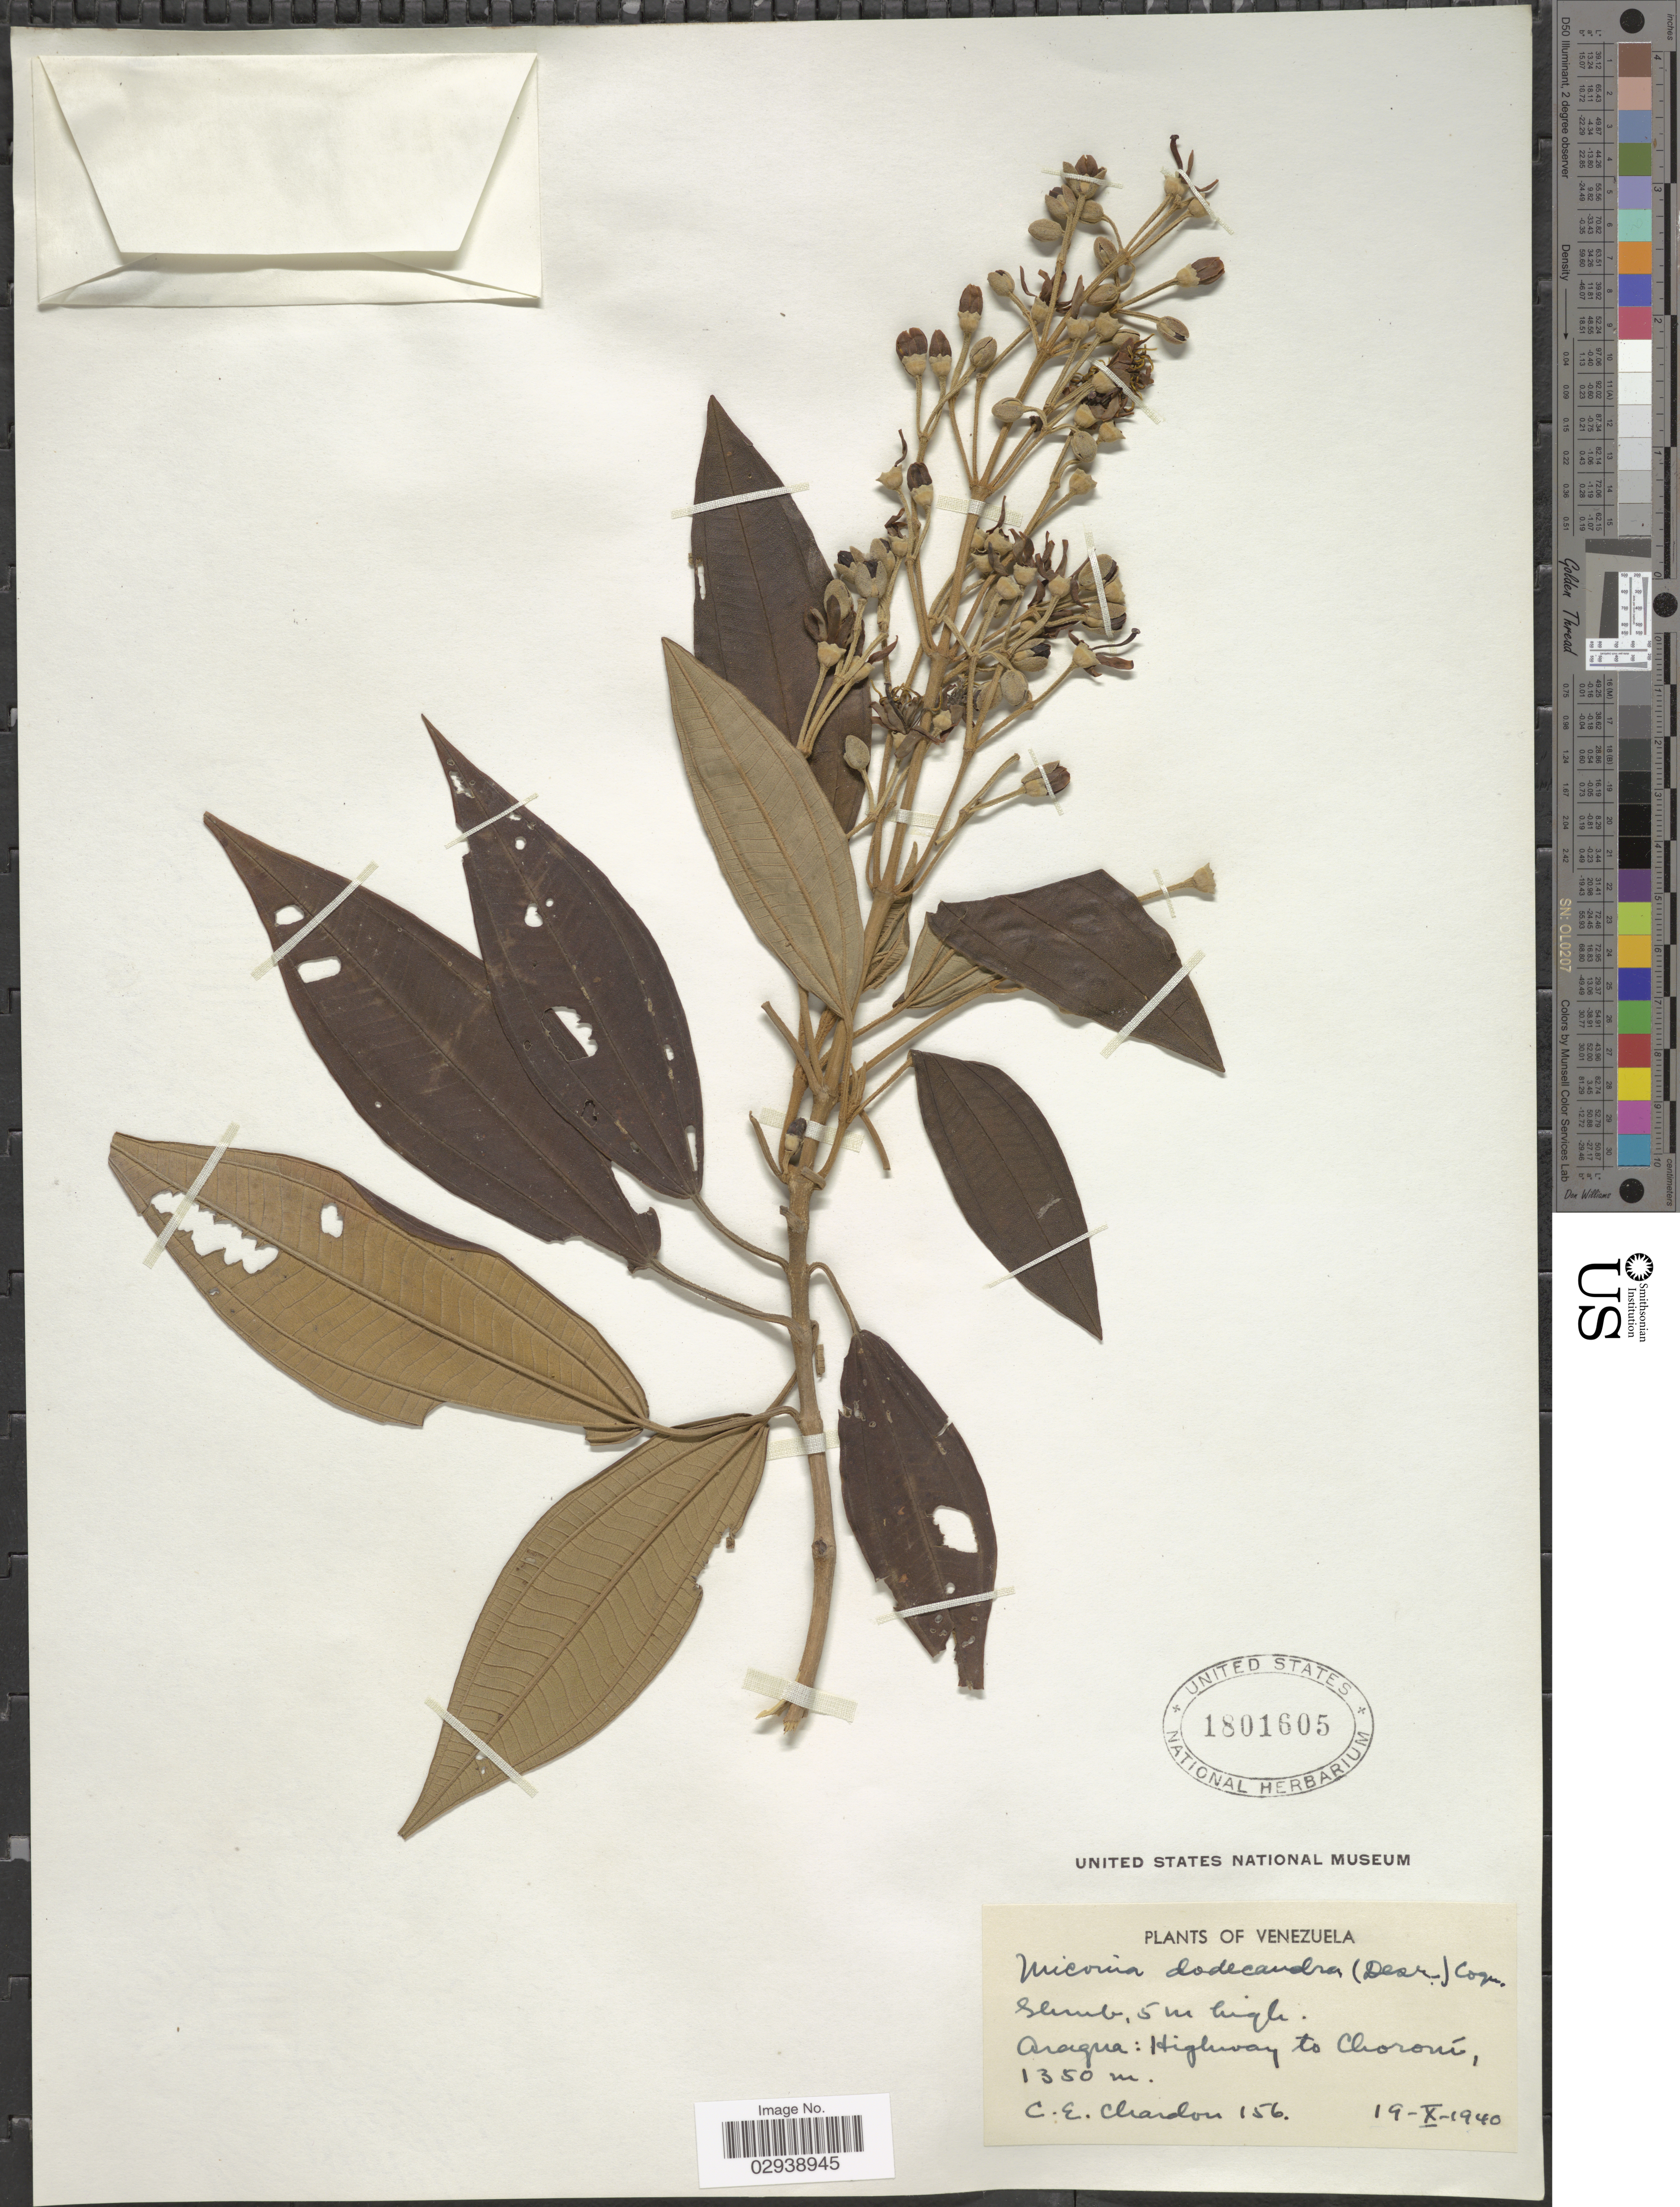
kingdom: Plantae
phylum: Tracheophyta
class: Magnoliopsida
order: Myrtales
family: Melastomataceae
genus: Miconia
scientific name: Miconia dodecandra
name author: Cogn.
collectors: C. E. Chardón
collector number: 156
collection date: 1940-10-19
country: Venezuela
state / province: Aragua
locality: Highway to Choroní.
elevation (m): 1350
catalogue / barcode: US 1801605